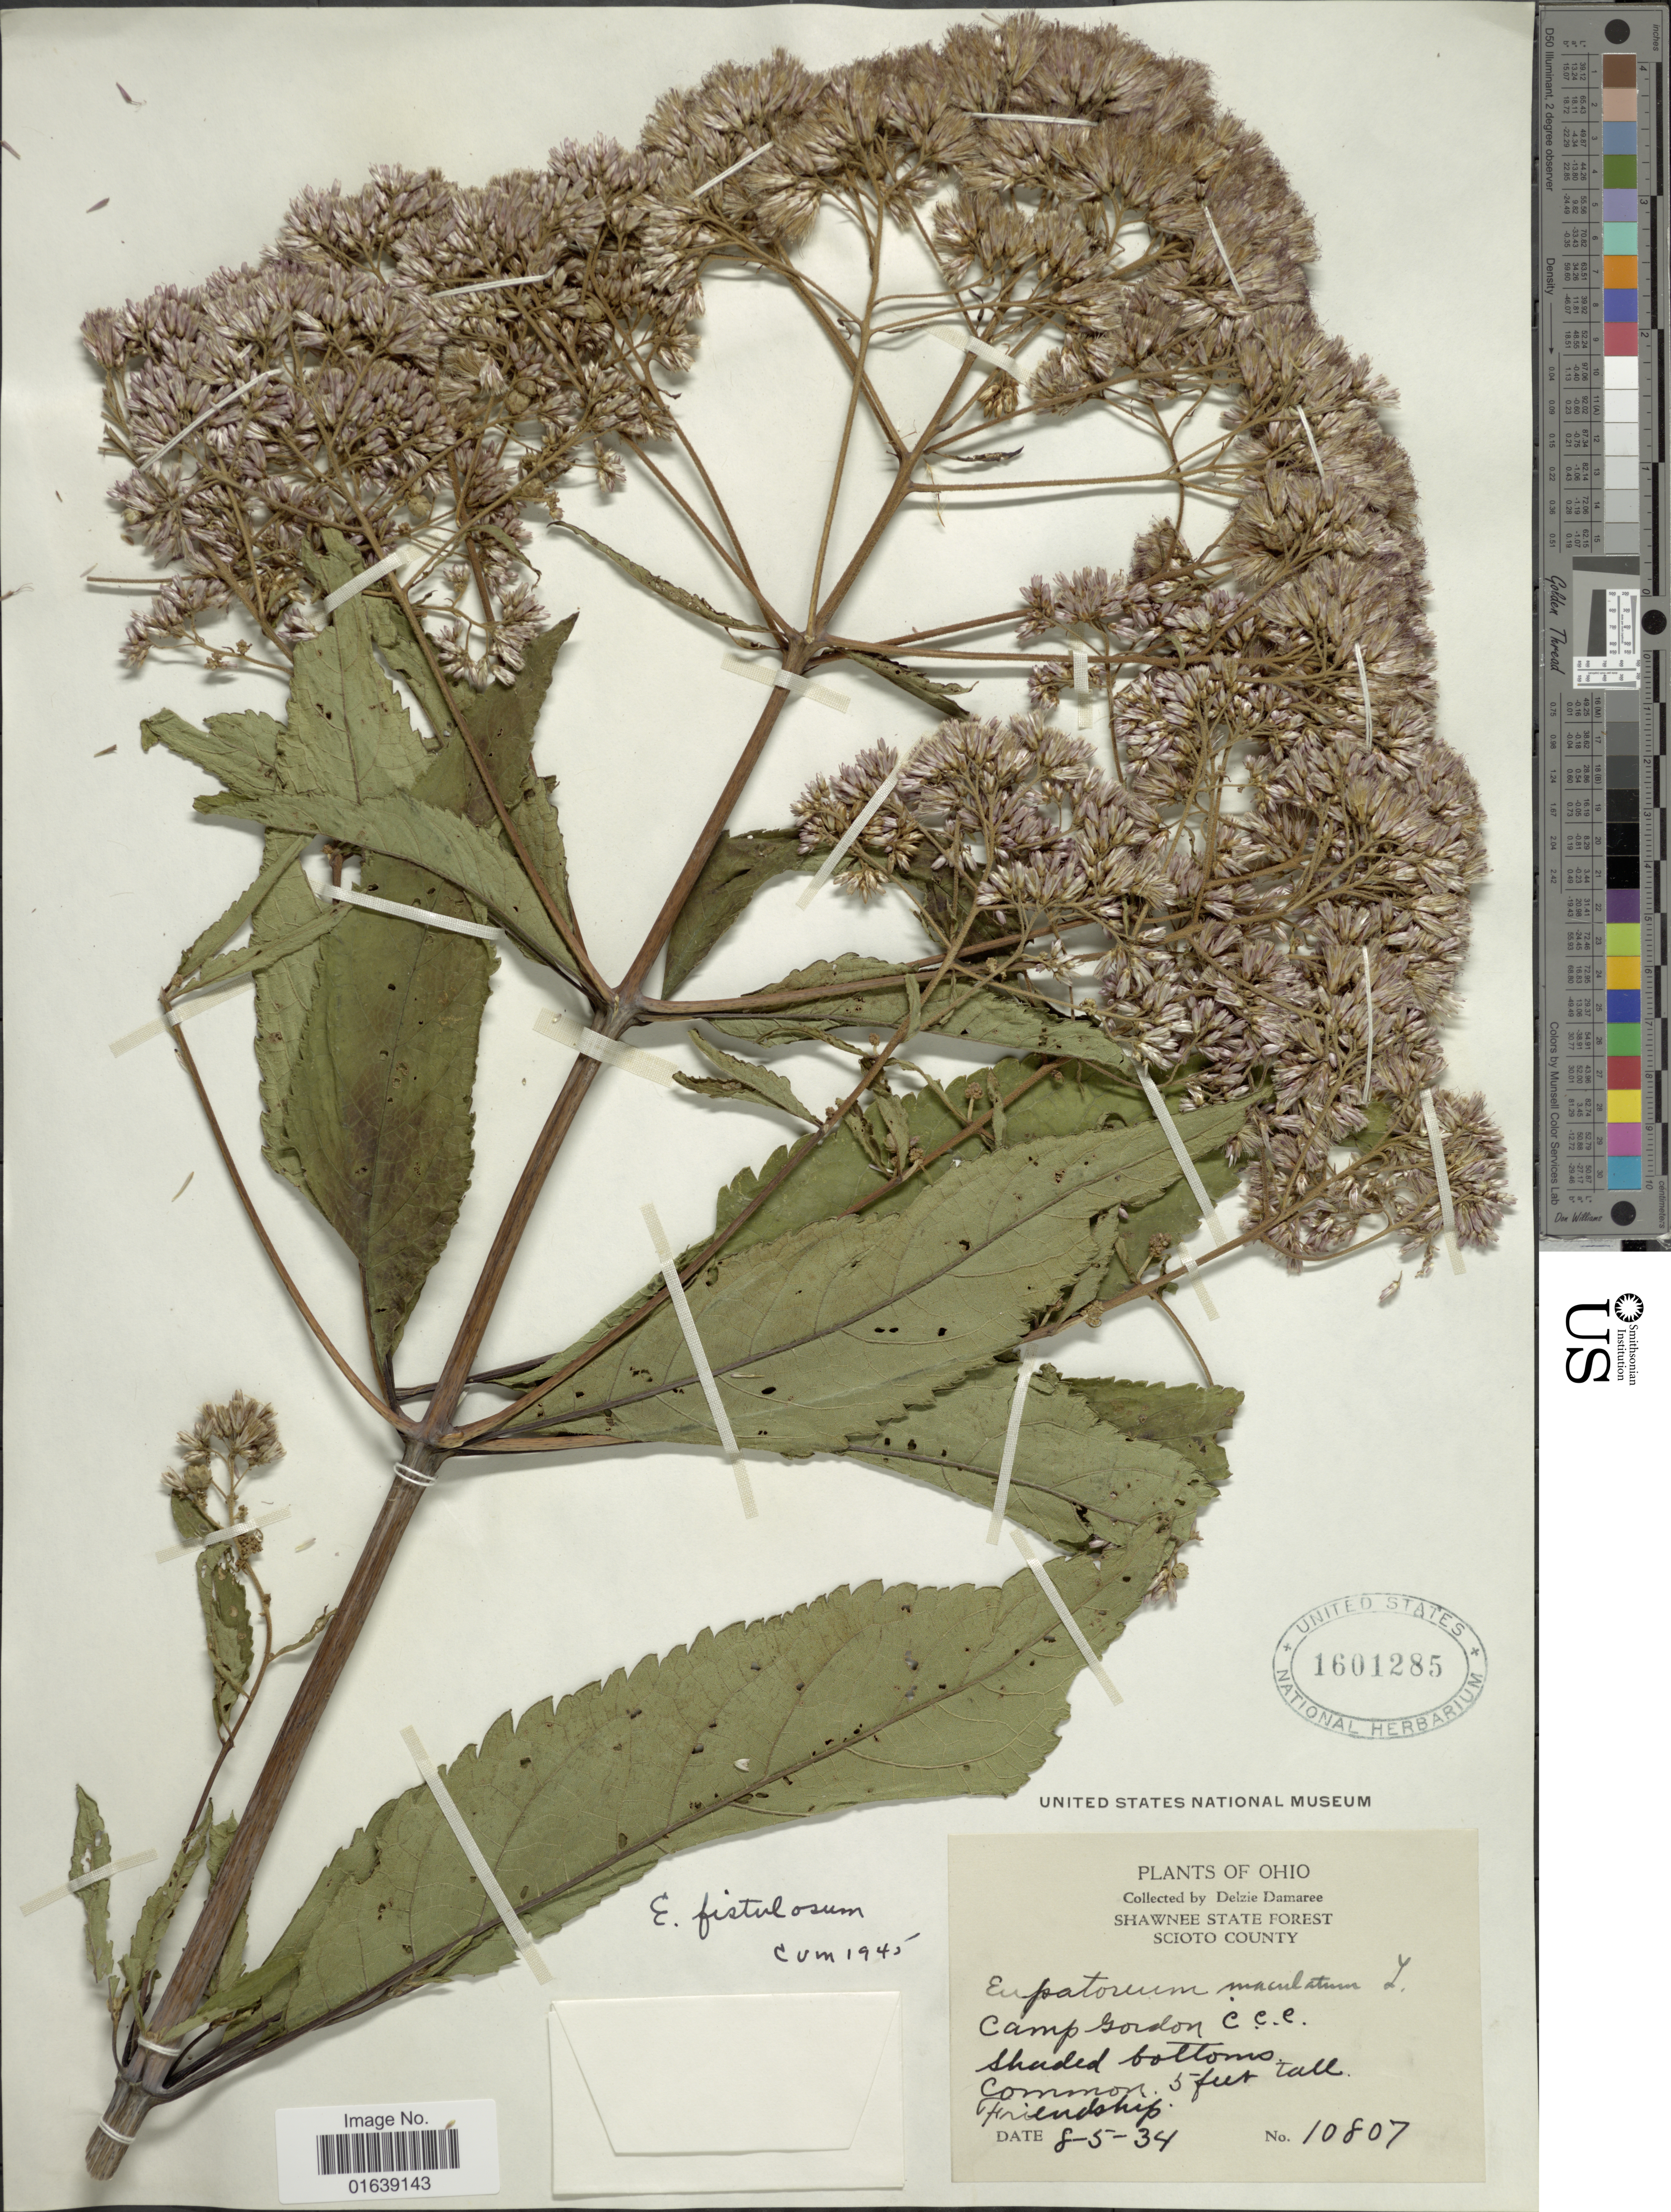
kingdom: Plantae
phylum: Tracheophyta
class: Magnoliopsida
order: Asterales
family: Asteraceae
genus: Eupatorium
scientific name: Eupatorium fistulosum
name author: Barratt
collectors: D. Demaree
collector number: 10807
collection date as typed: Transcribed d/m/y: 5/8/34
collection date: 1934-08-05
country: United States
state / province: Ohio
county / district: Scioto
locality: Shawnee State Forest. Scioto County. Camp Gordon c. c. c. shaded bottoms. Friendship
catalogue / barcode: US 1601285